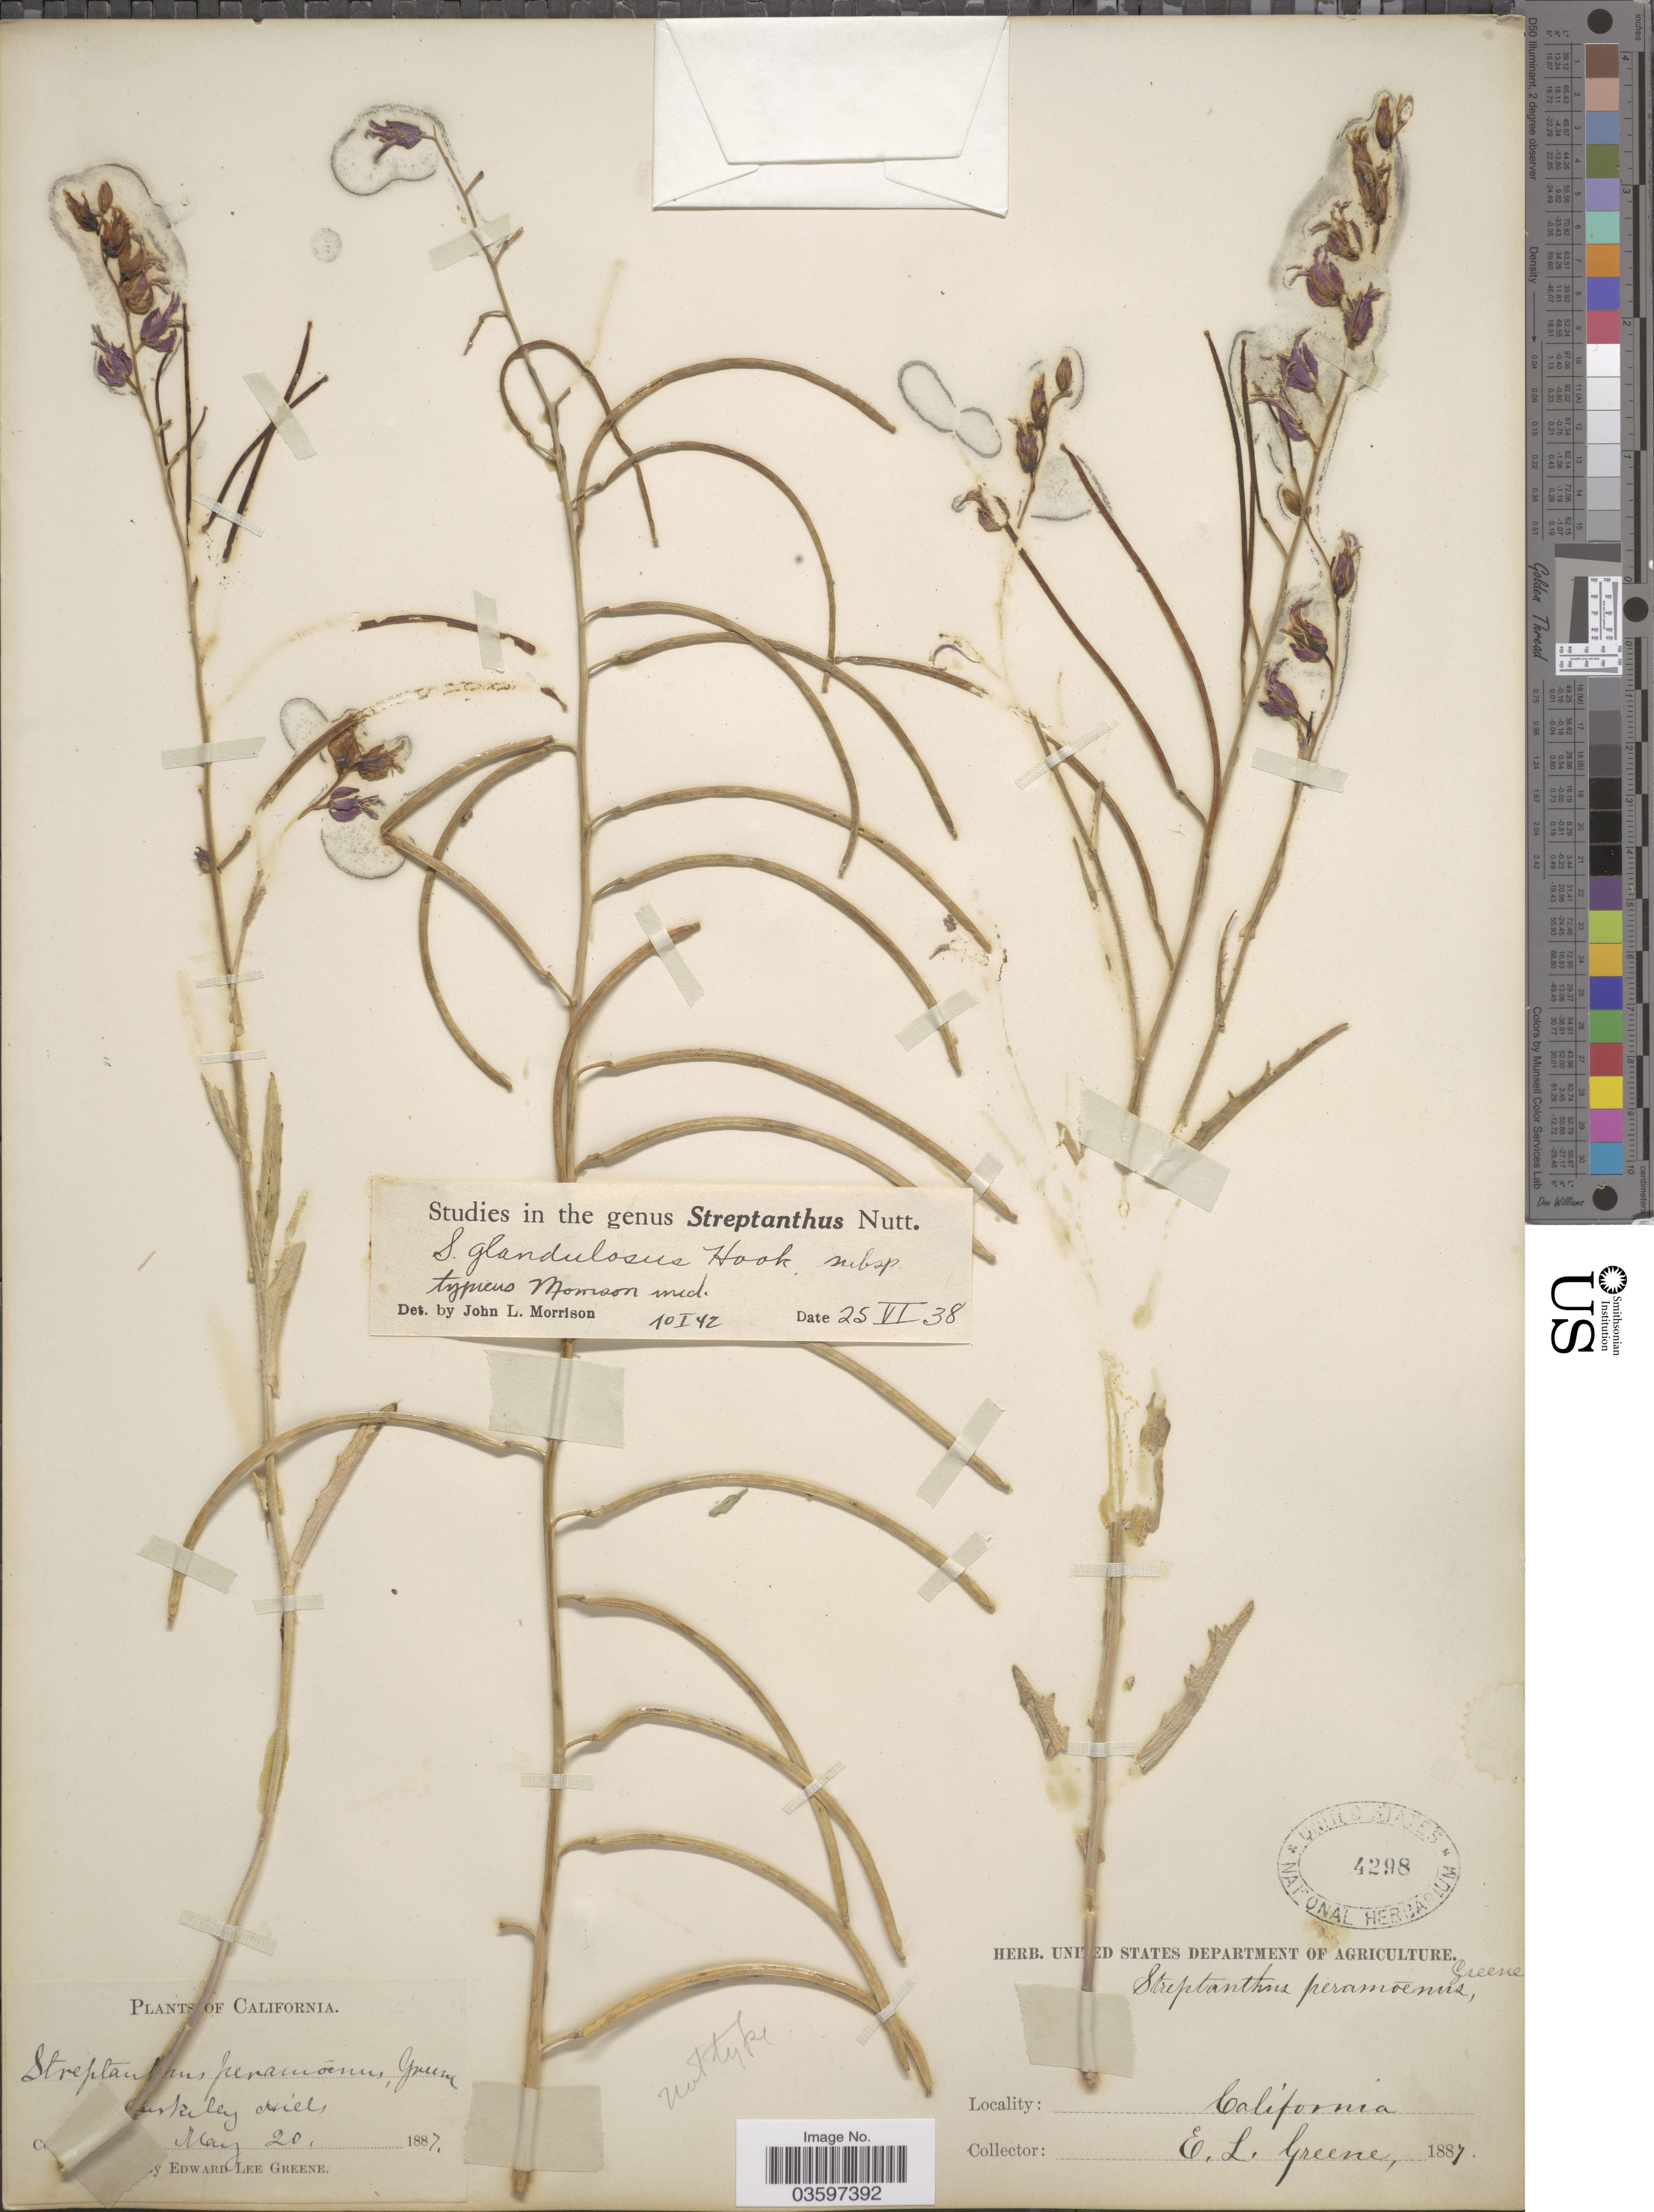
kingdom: Plantae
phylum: Tracheophyta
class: Magnoliopsida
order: Brassicales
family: Brassicaceae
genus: Streptanthus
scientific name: Streptanthus albidus subsp. peramoenus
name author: (Greene) Kruckeb.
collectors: E. L. Greene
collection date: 1887-05-20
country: United States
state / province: California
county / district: Alameda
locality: Berkeley Miel.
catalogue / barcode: US 4298